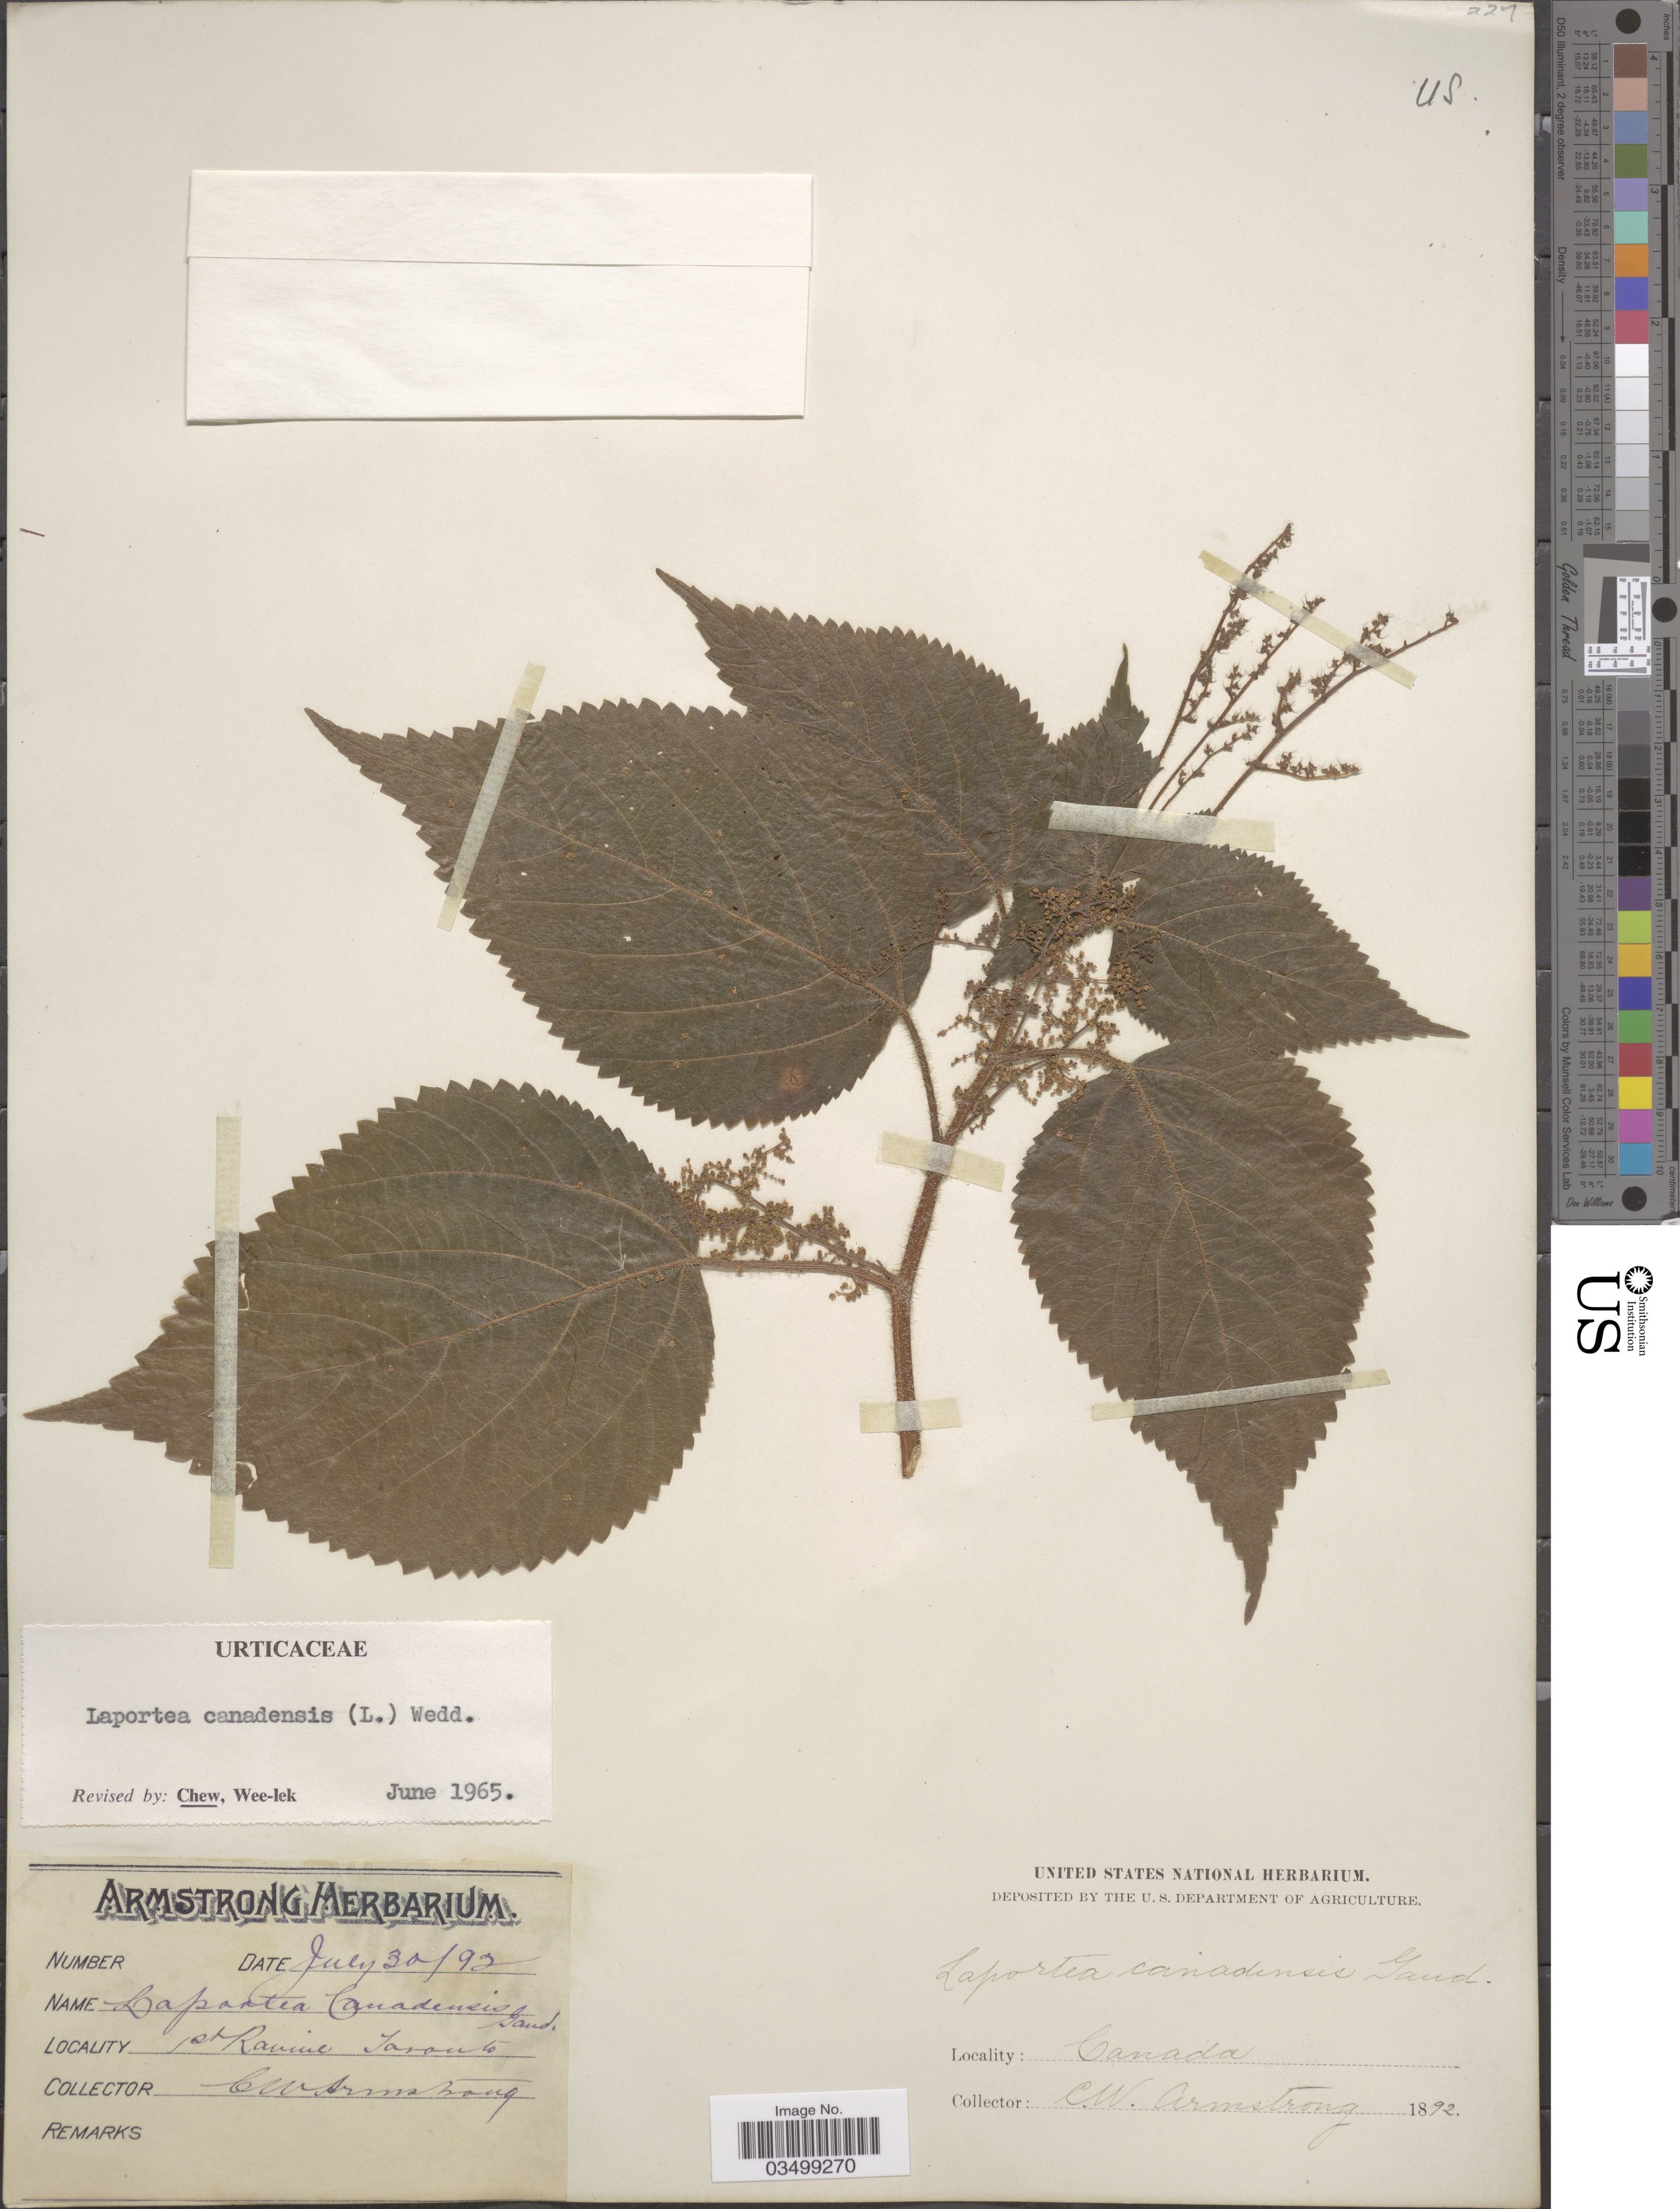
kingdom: Plantae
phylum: Tracheophyta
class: Magnoliopsida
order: Rosales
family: Urticaceae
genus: Laportea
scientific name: Laportea canadensis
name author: (L.) Wedd.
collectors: C. W. Armstrong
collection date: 1892-07-30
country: Canada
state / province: Ontario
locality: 1 st Ravine Toronto.